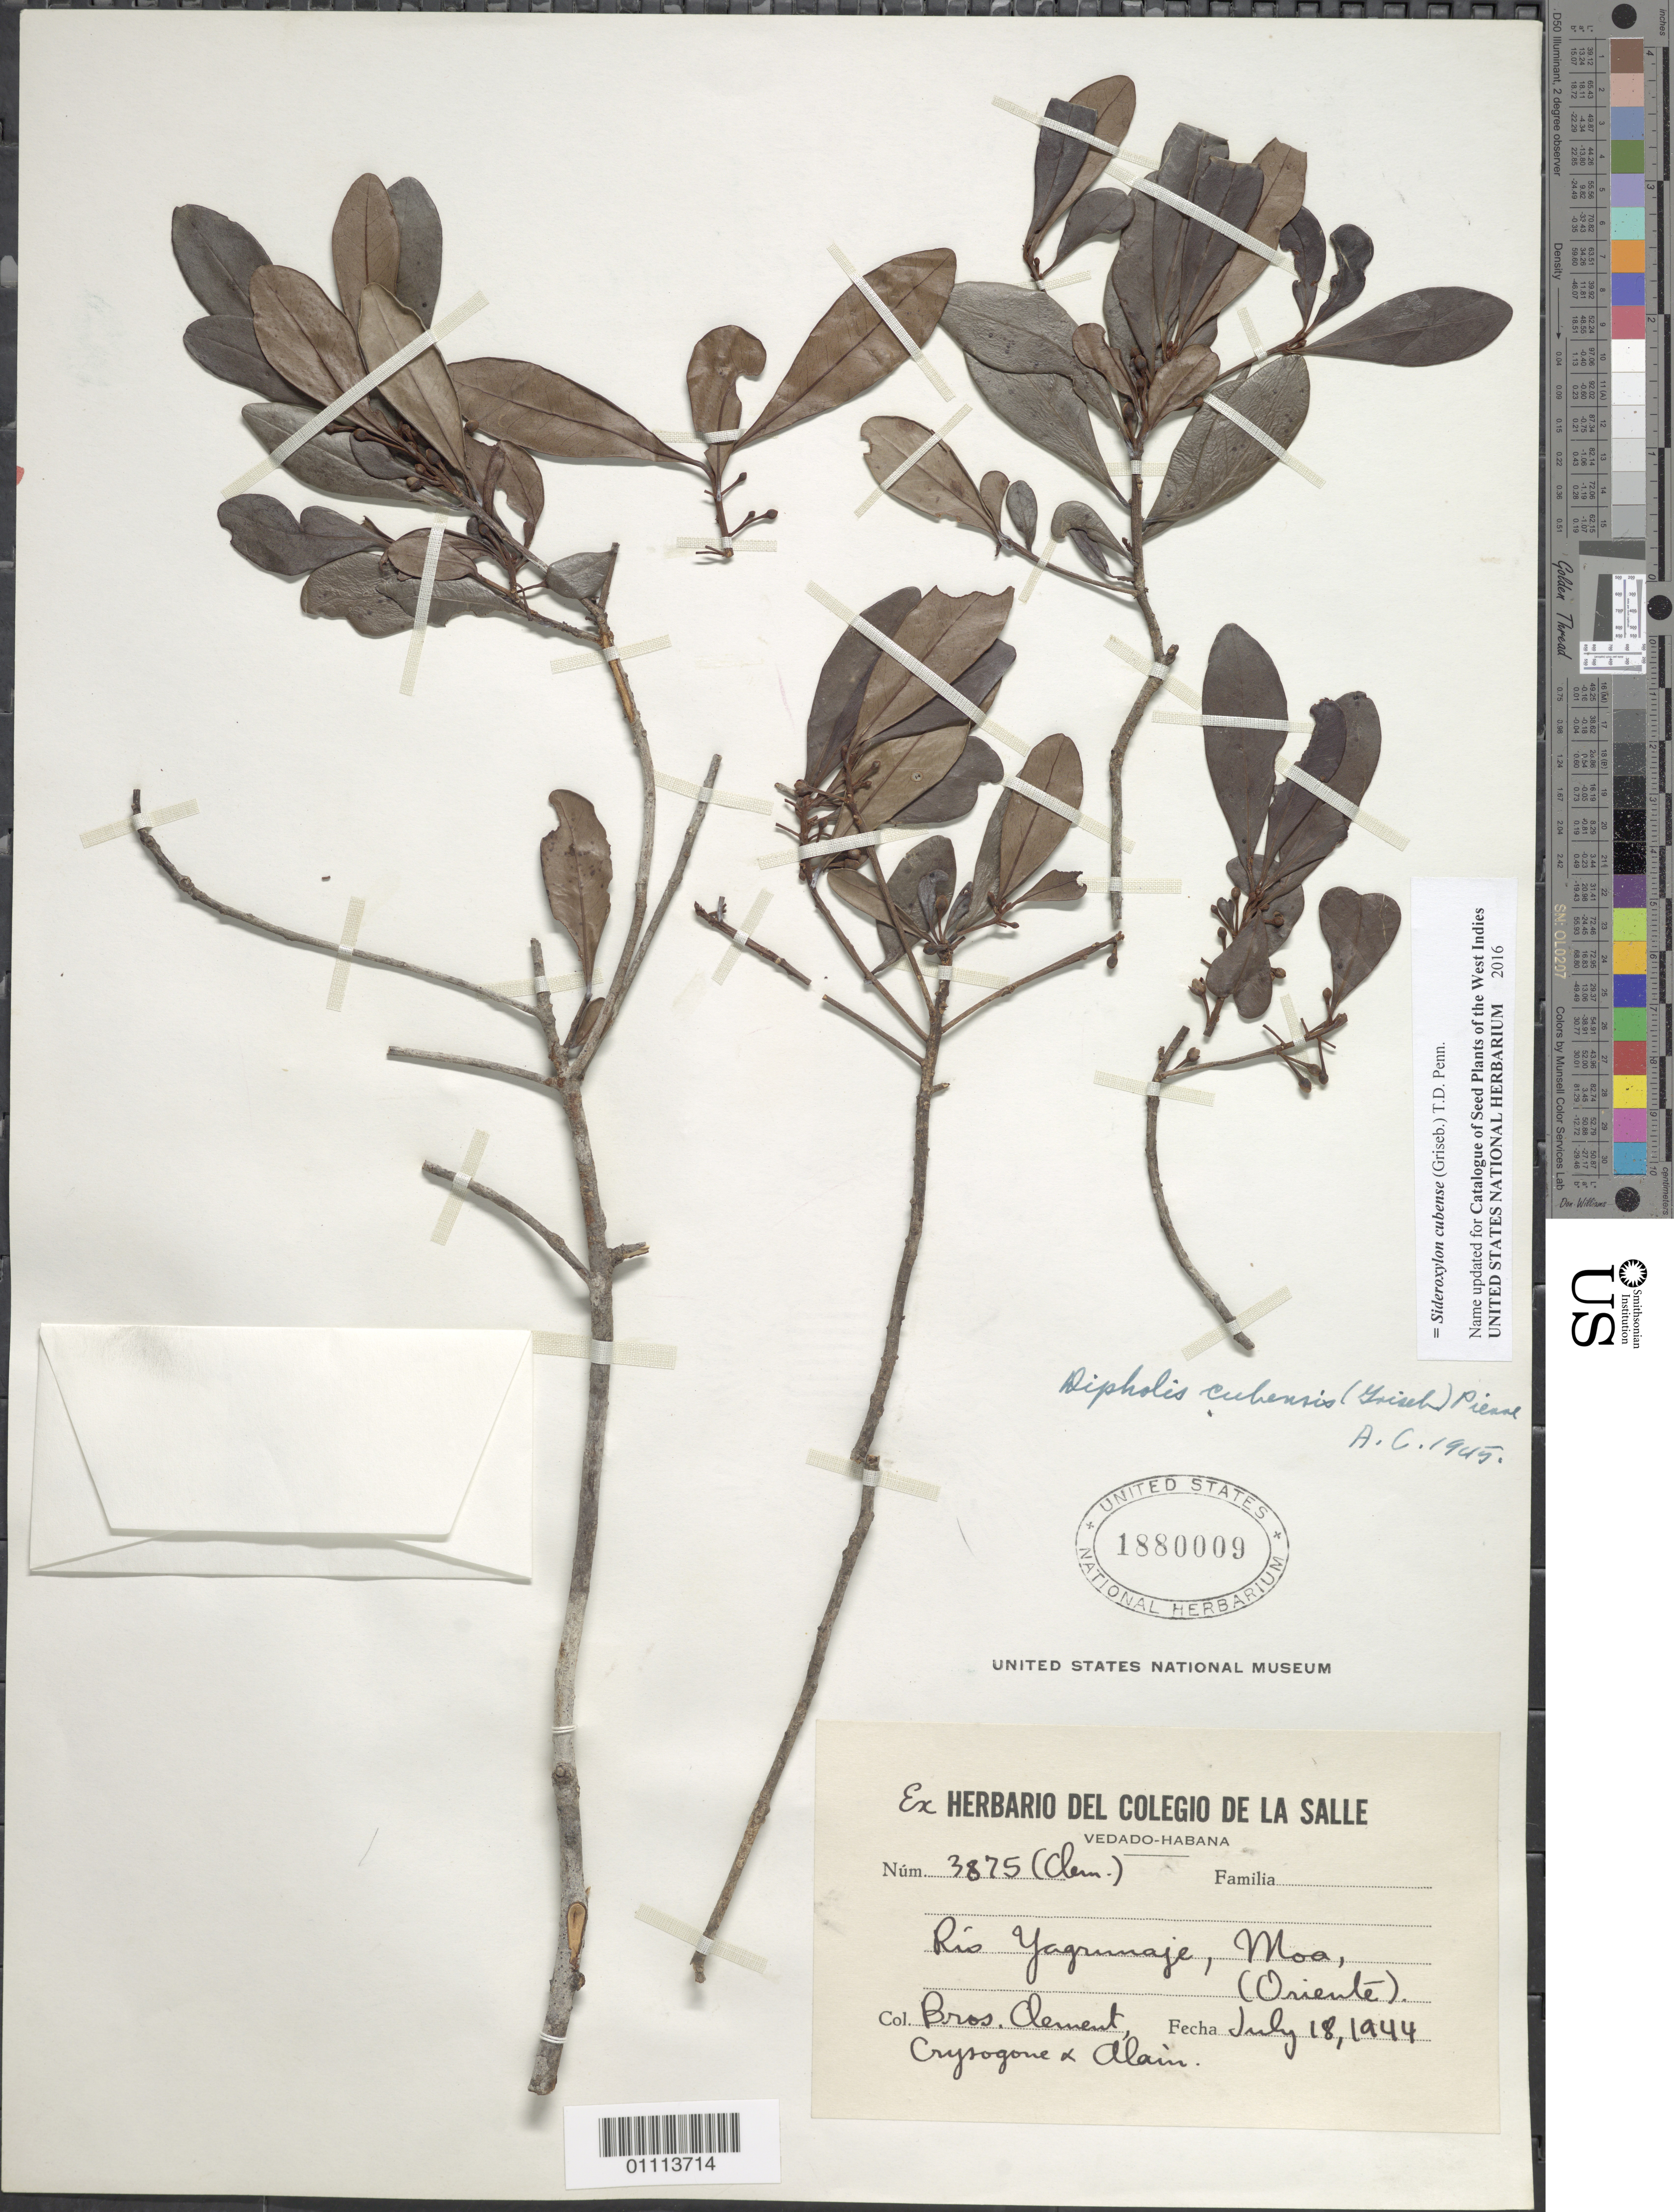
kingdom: Plantae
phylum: Tracheophyta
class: Magnoliopsida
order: Ericales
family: Sapotaceae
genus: Dipholis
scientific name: Dipholis cubensis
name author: (Griseb.) Pierre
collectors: B. Clement, A. H. Liogier & B. Chrysogone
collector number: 3875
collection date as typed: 18 Jul 1944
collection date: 1944-07-18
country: Cuba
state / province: Holguín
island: Cuba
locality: Rio Yaguanaje, Moa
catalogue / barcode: US 1880009